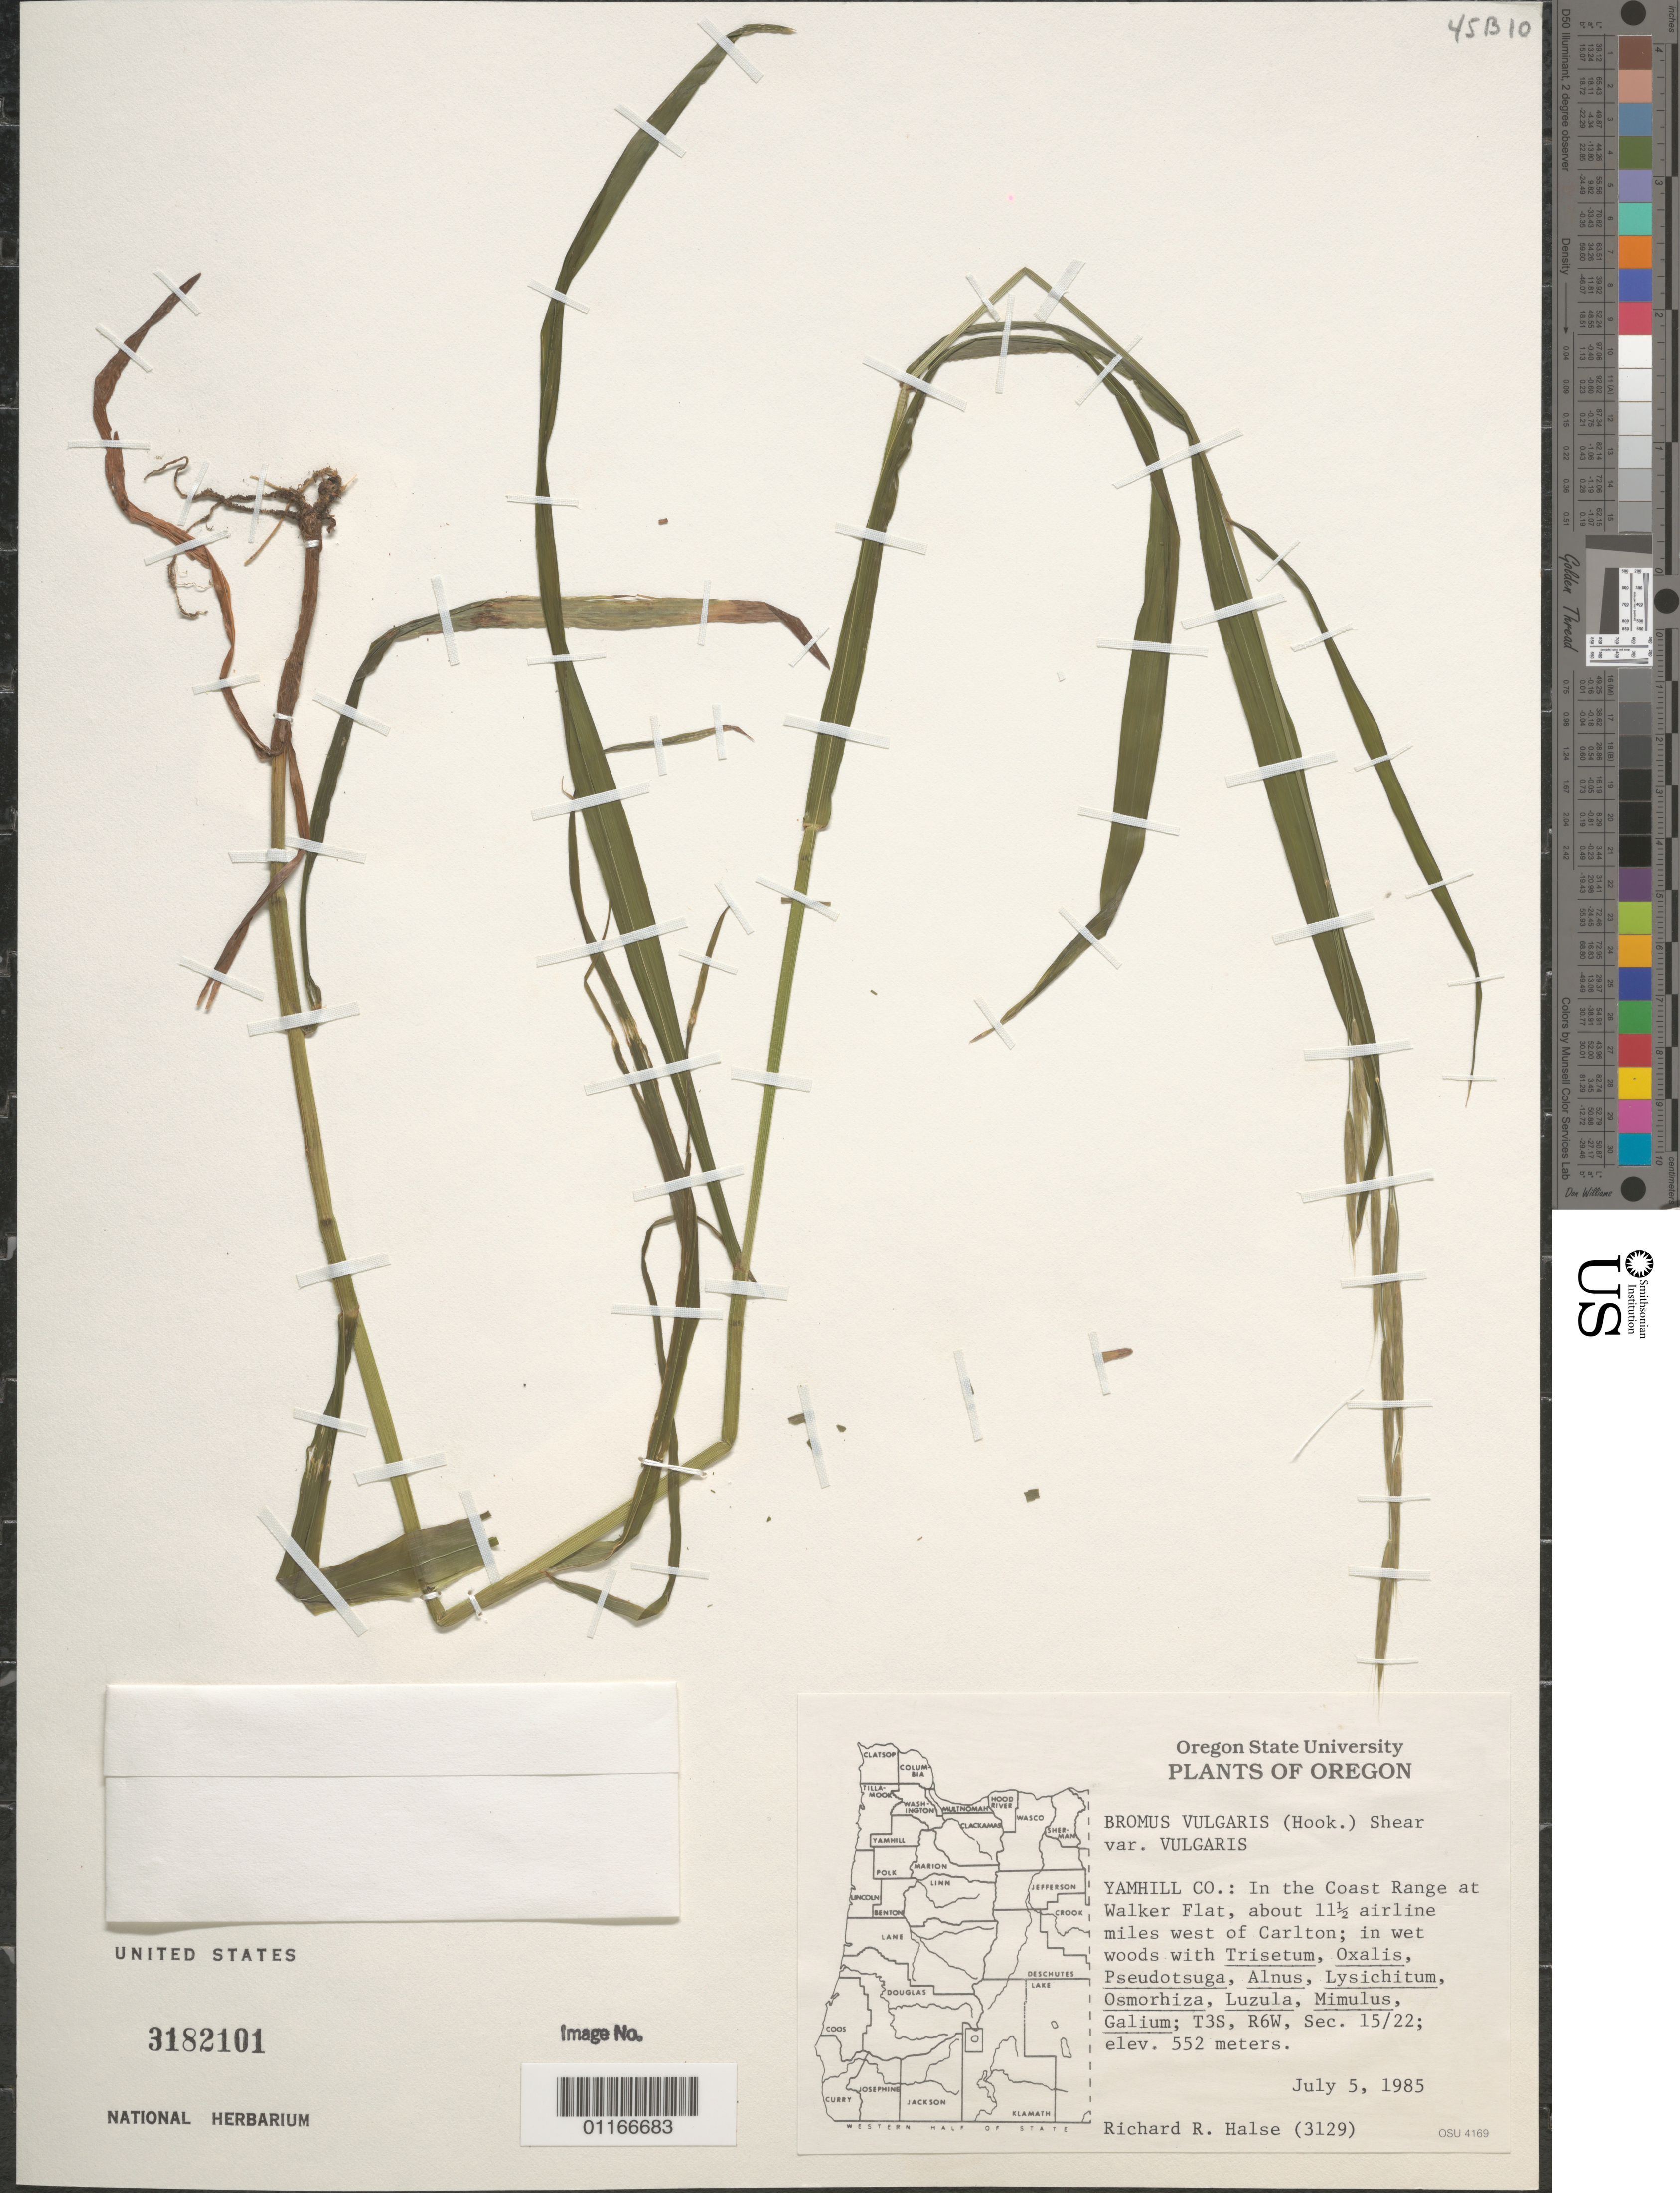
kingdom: Plantae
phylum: Tracheophyta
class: Liliopsida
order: Poales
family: Poaceae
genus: Bromus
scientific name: Bromus vulgaris var. vulgaris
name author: (Hook.) Shear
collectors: R. Halse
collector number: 3129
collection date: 1985-07-05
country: United States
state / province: Oregon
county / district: Yamhill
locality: About 11.5 airline miles west of Carlton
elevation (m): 552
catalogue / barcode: US 3182101